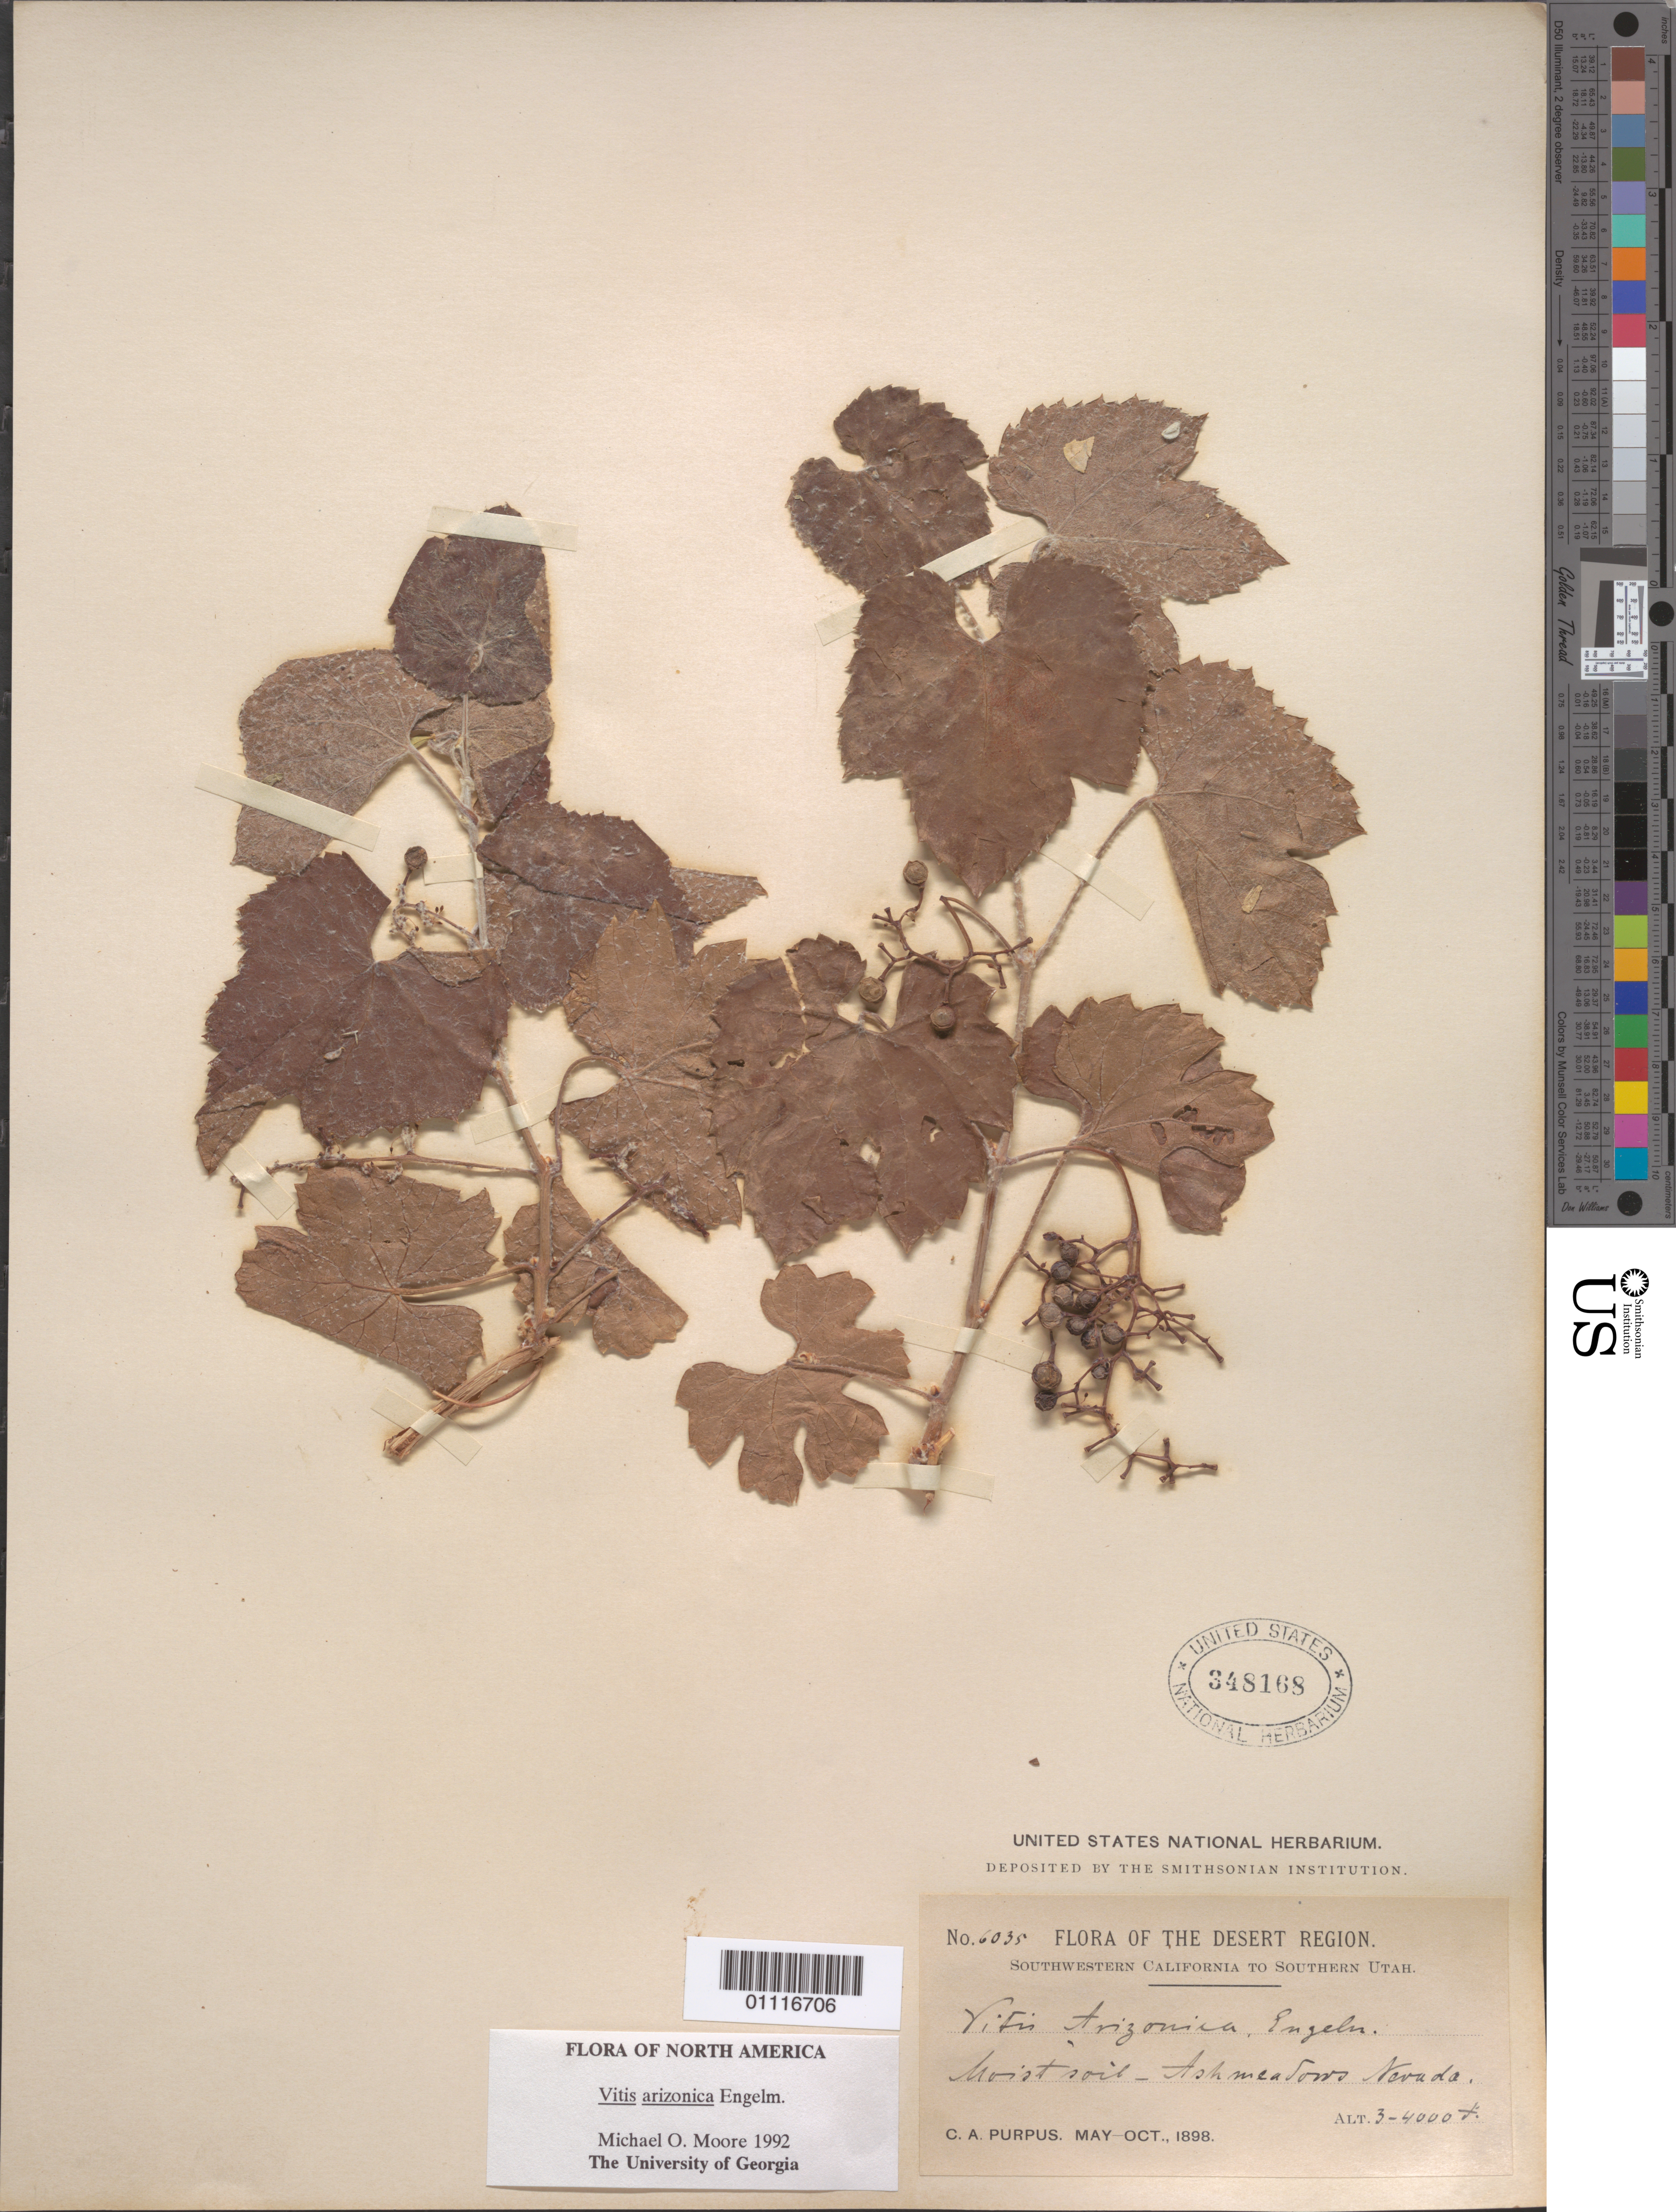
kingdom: Plantae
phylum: Tracheophyta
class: Magnoliopsida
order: Vitales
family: Vitaceae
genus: Vitis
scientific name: Vitis arizonica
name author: Engelm.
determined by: Moore, M. O.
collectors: C. A. Purpus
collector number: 6035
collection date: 1898-05/1898-10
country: United States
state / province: Nevada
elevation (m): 914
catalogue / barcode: US 348168